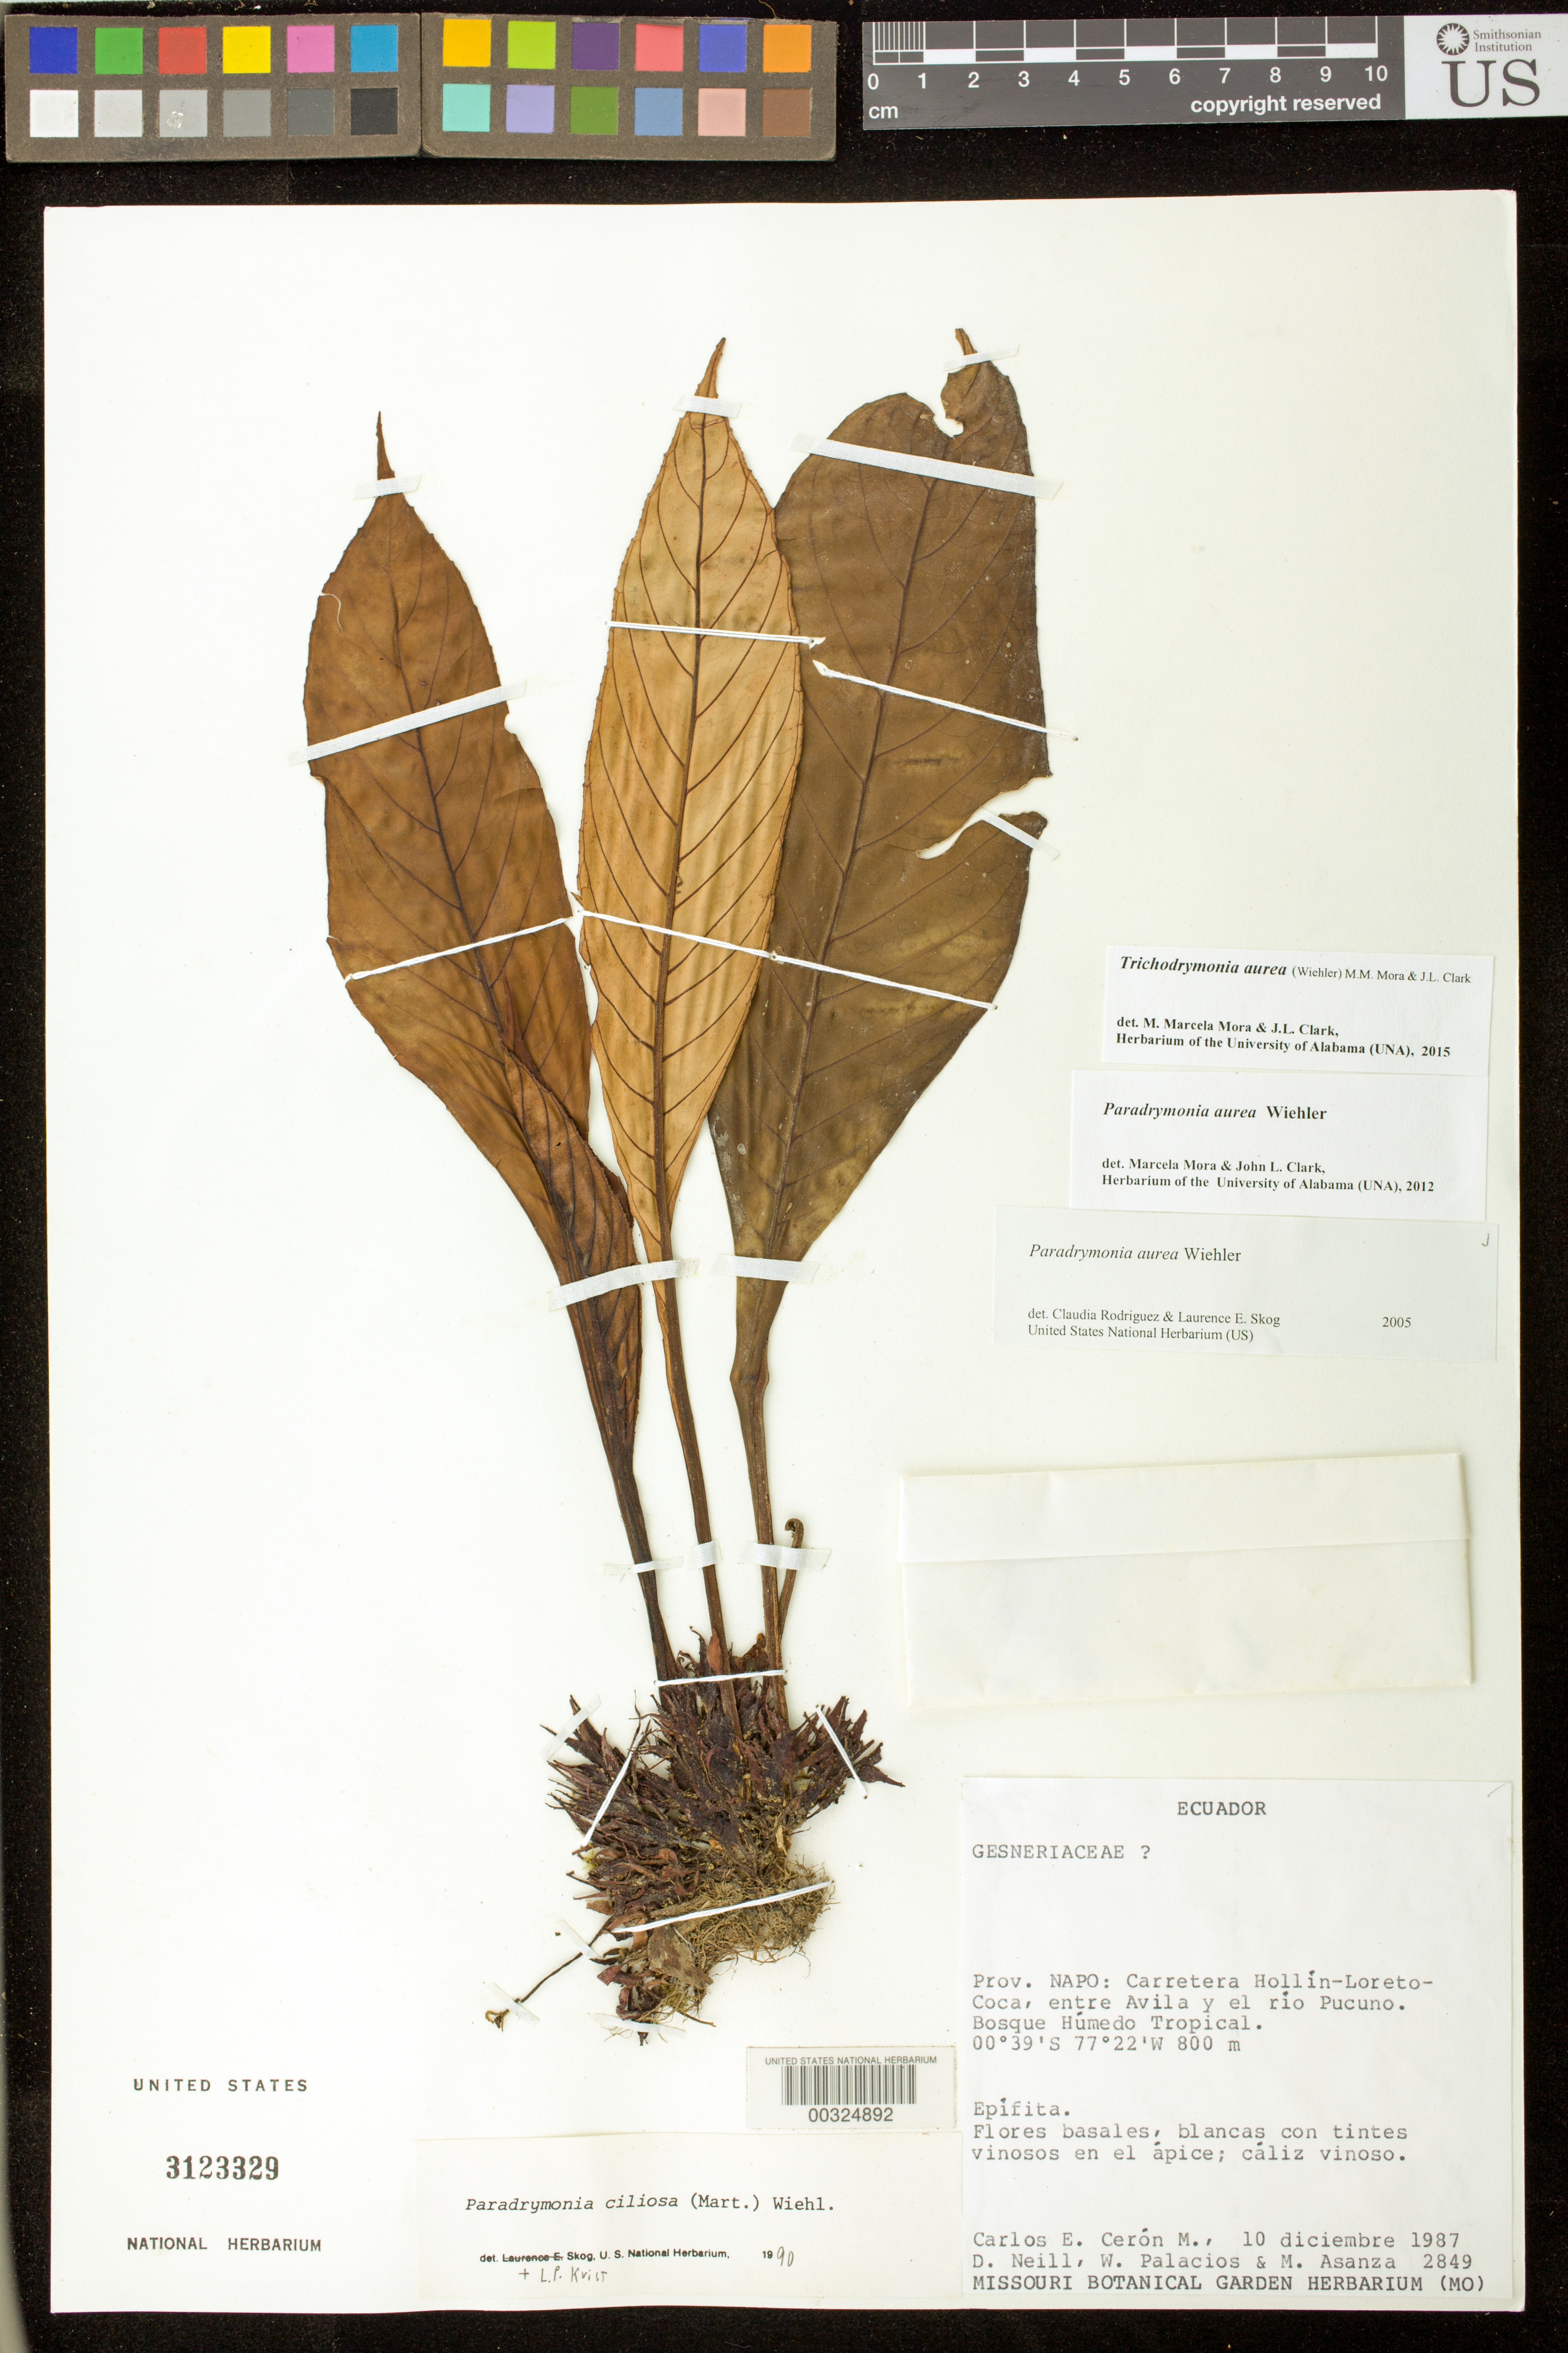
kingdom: Plantae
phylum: Tracheophyta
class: Magnoliopsida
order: Lamiales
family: Gesneriaceae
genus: Trichodrymonia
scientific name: Trichodrymonia aurea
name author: (Wiehler) M.M. Mora & J.L. Clark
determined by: Mora, M. M.; Clark, J. L.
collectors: C. E. Cerón M., D. A. Neill, W. Palacios & M. Asanza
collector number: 2849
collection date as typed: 10 Dec 1987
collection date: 1987-12-10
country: Ecuador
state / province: Napo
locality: Hollin-Loreto-Coca highway, between Avila and Rio Pucuno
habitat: Bosque húmedo tropical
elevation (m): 800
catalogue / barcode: US 3123329